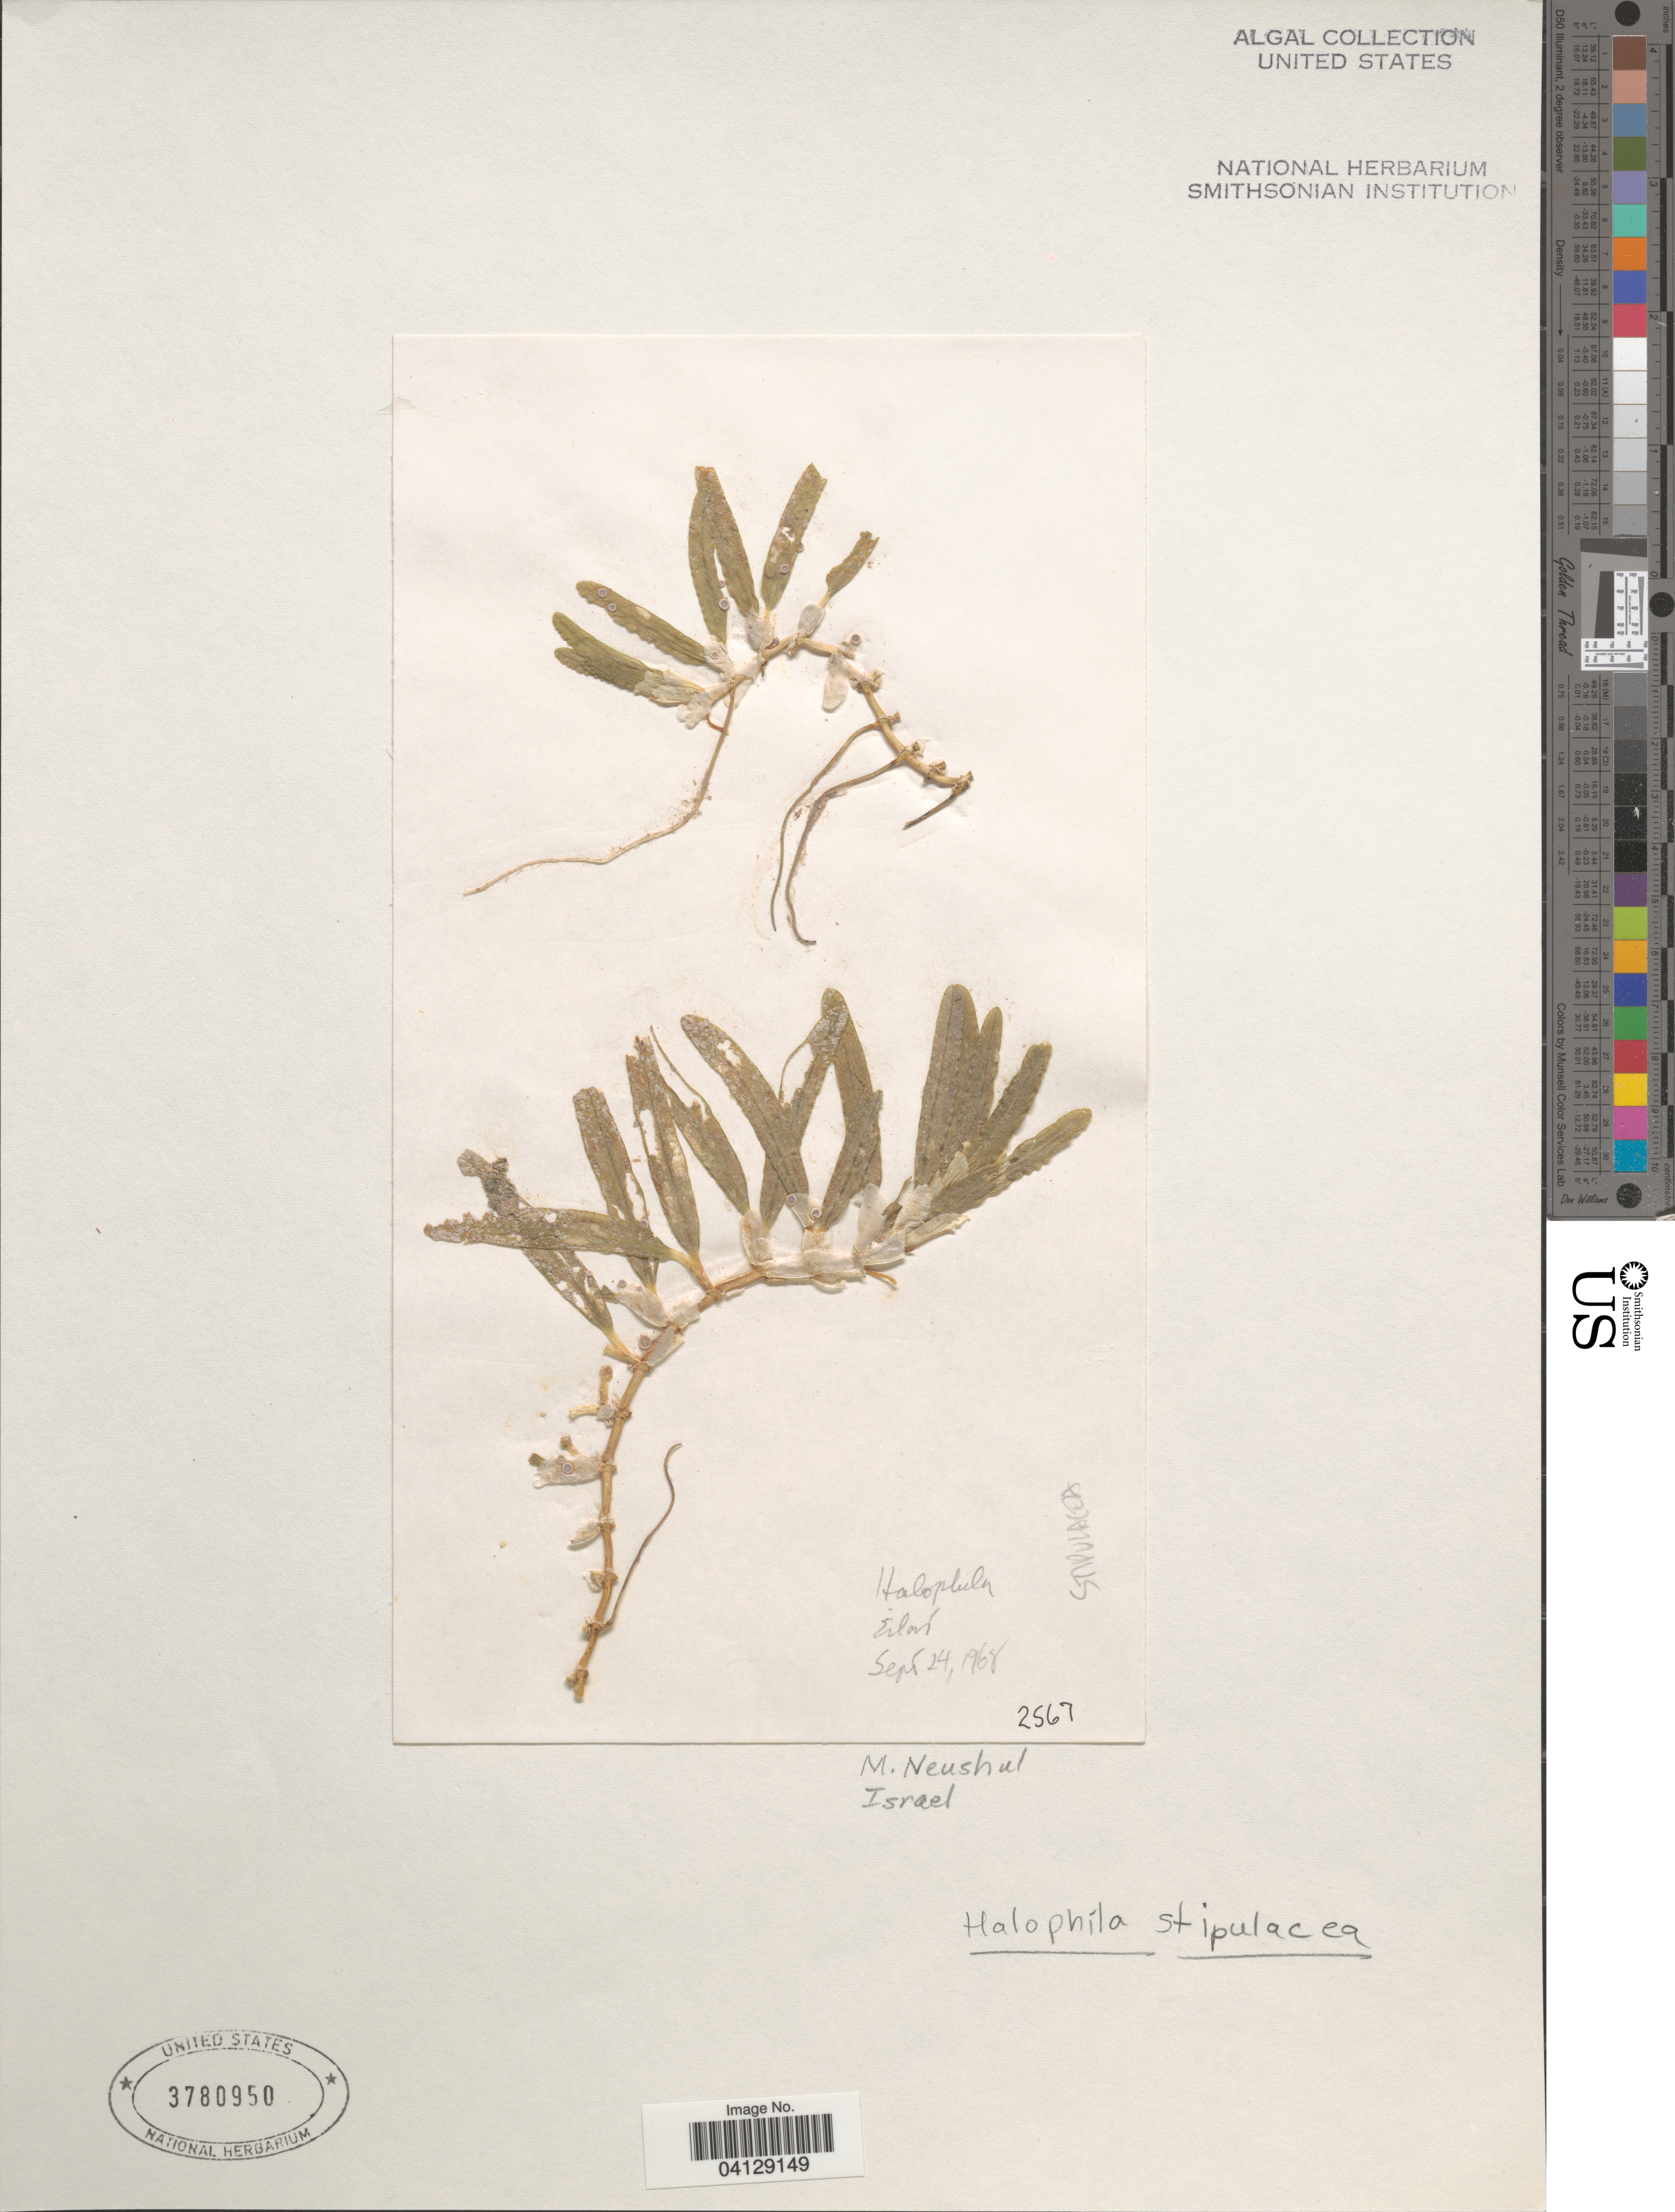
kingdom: Plantae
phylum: Tracheophyta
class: Liliopsida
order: Alismatales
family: Hydrocharitaceae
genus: Halophila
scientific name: Halophila stipulacea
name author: (Forssk.) Asch.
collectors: M. Neushul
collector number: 2567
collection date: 1968-09-24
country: Israel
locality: Eilat.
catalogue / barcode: US 3780950